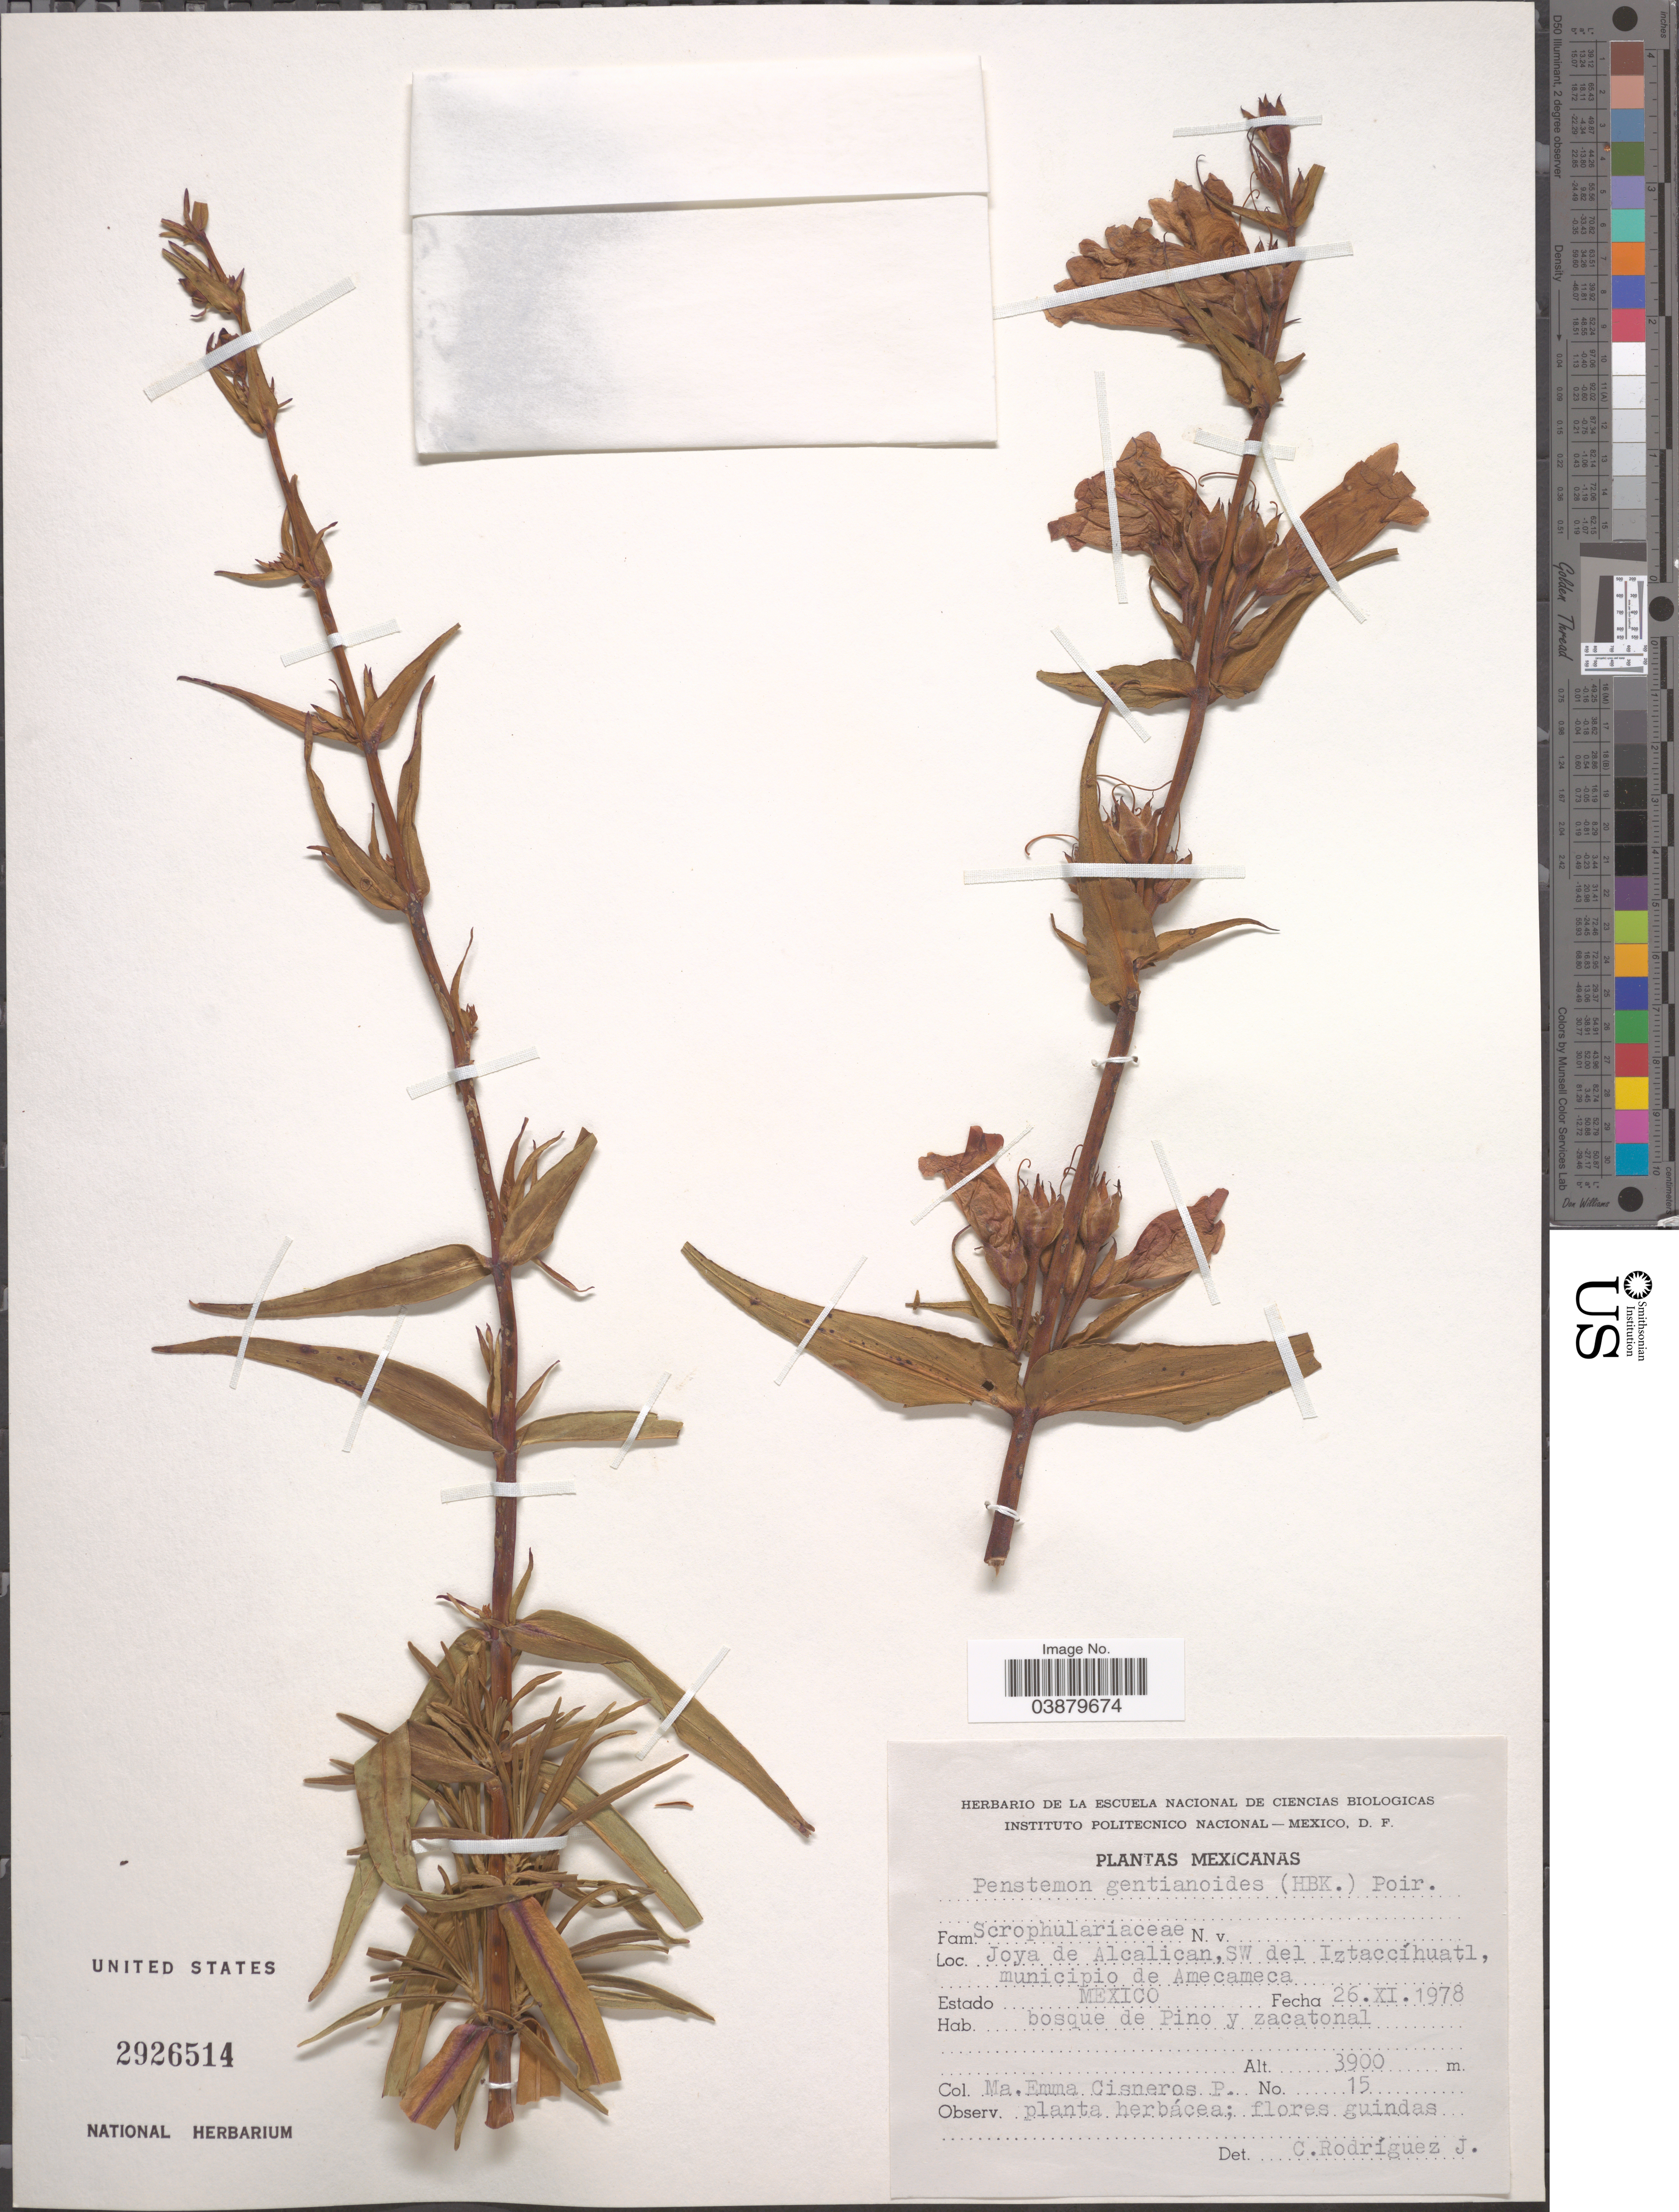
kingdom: Plantae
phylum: Tracheophyta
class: Magnoliopsida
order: Lamiales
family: Plantaginaceae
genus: Penstemon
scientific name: Penstemon gentianoides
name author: (Kunth) Poir.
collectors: Ma. Emma Cisneros P.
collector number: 15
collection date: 1978-11-26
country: Mexico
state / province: México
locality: Joya de Alcalican, SW del Iztaccíhuatl, municipio de Amecameca.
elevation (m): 3900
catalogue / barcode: US 2926514